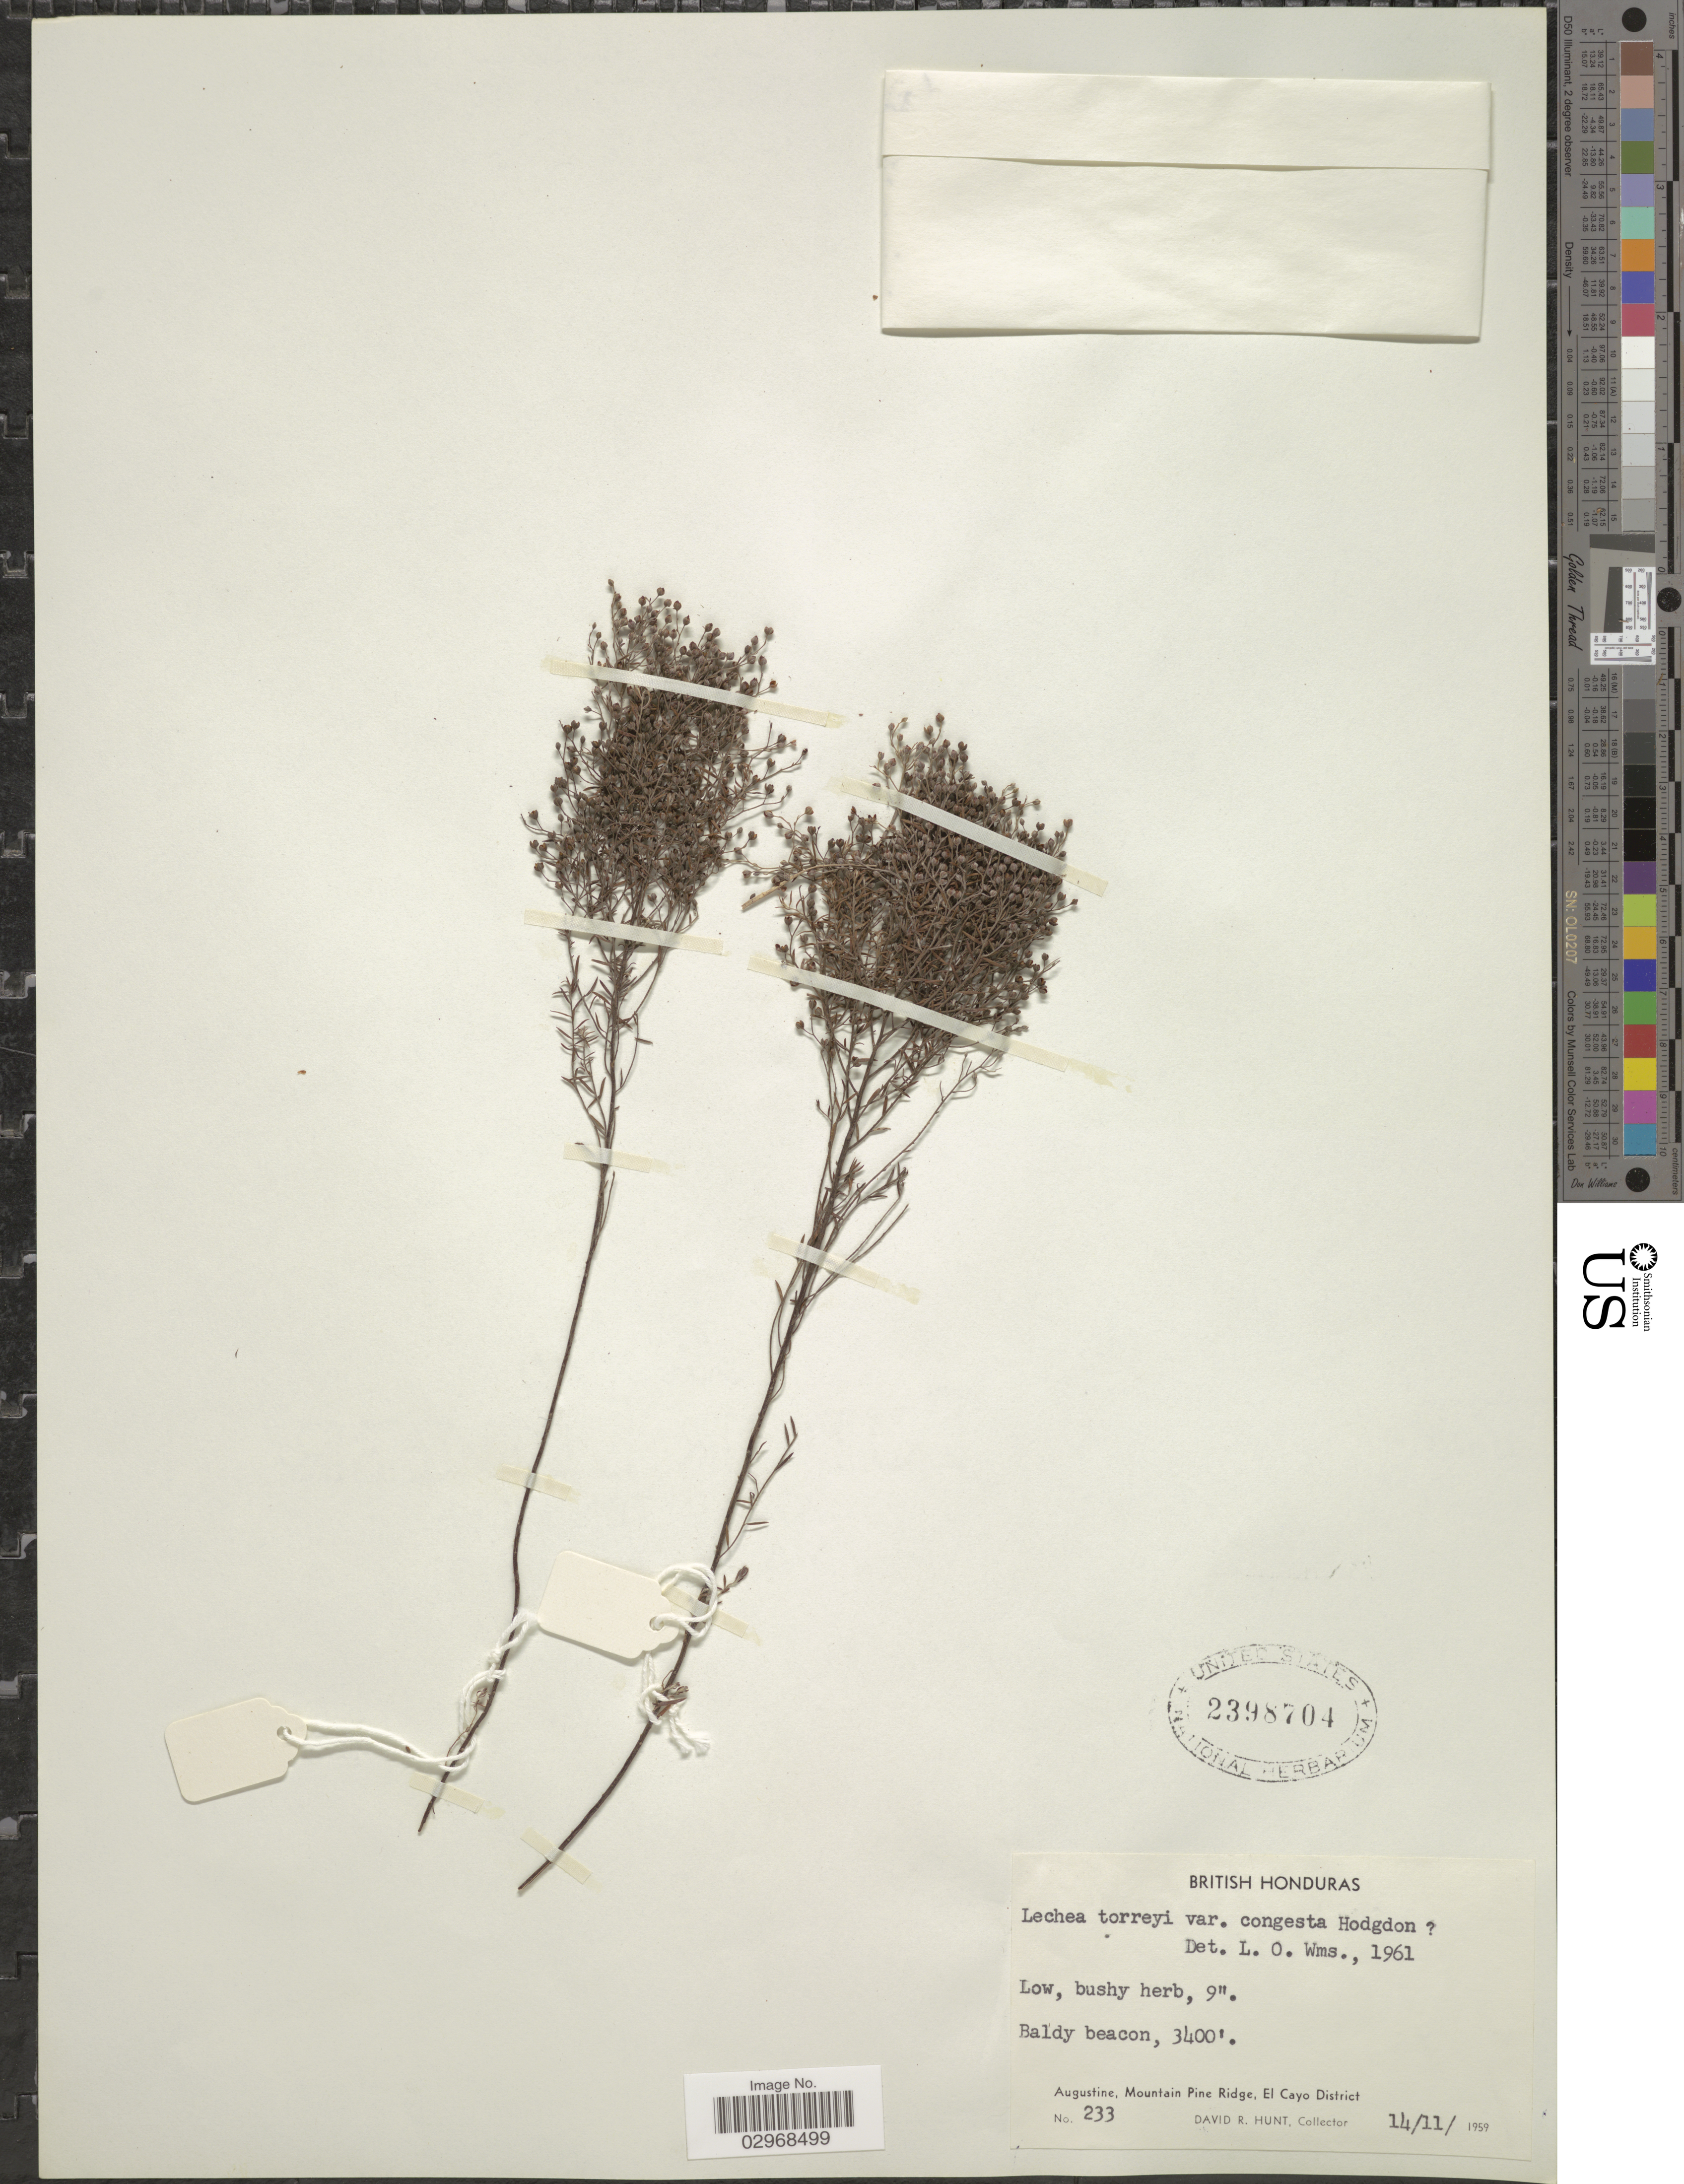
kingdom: Plantae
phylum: Tracheophyta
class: Magnoliopsida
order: Malvales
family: Cistaceae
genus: Lechea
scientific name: Lechea torreyi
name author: (Chapm.) Legg. ex Britton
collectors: D. R. Hunt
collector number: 233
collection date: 1959-11-14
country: Belize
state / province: Cayo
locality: British Honduras, Baldy beacon, Augustine, Mountain Pine Ridge, El Cayo District.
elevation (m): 1036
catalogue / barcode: US 2398704